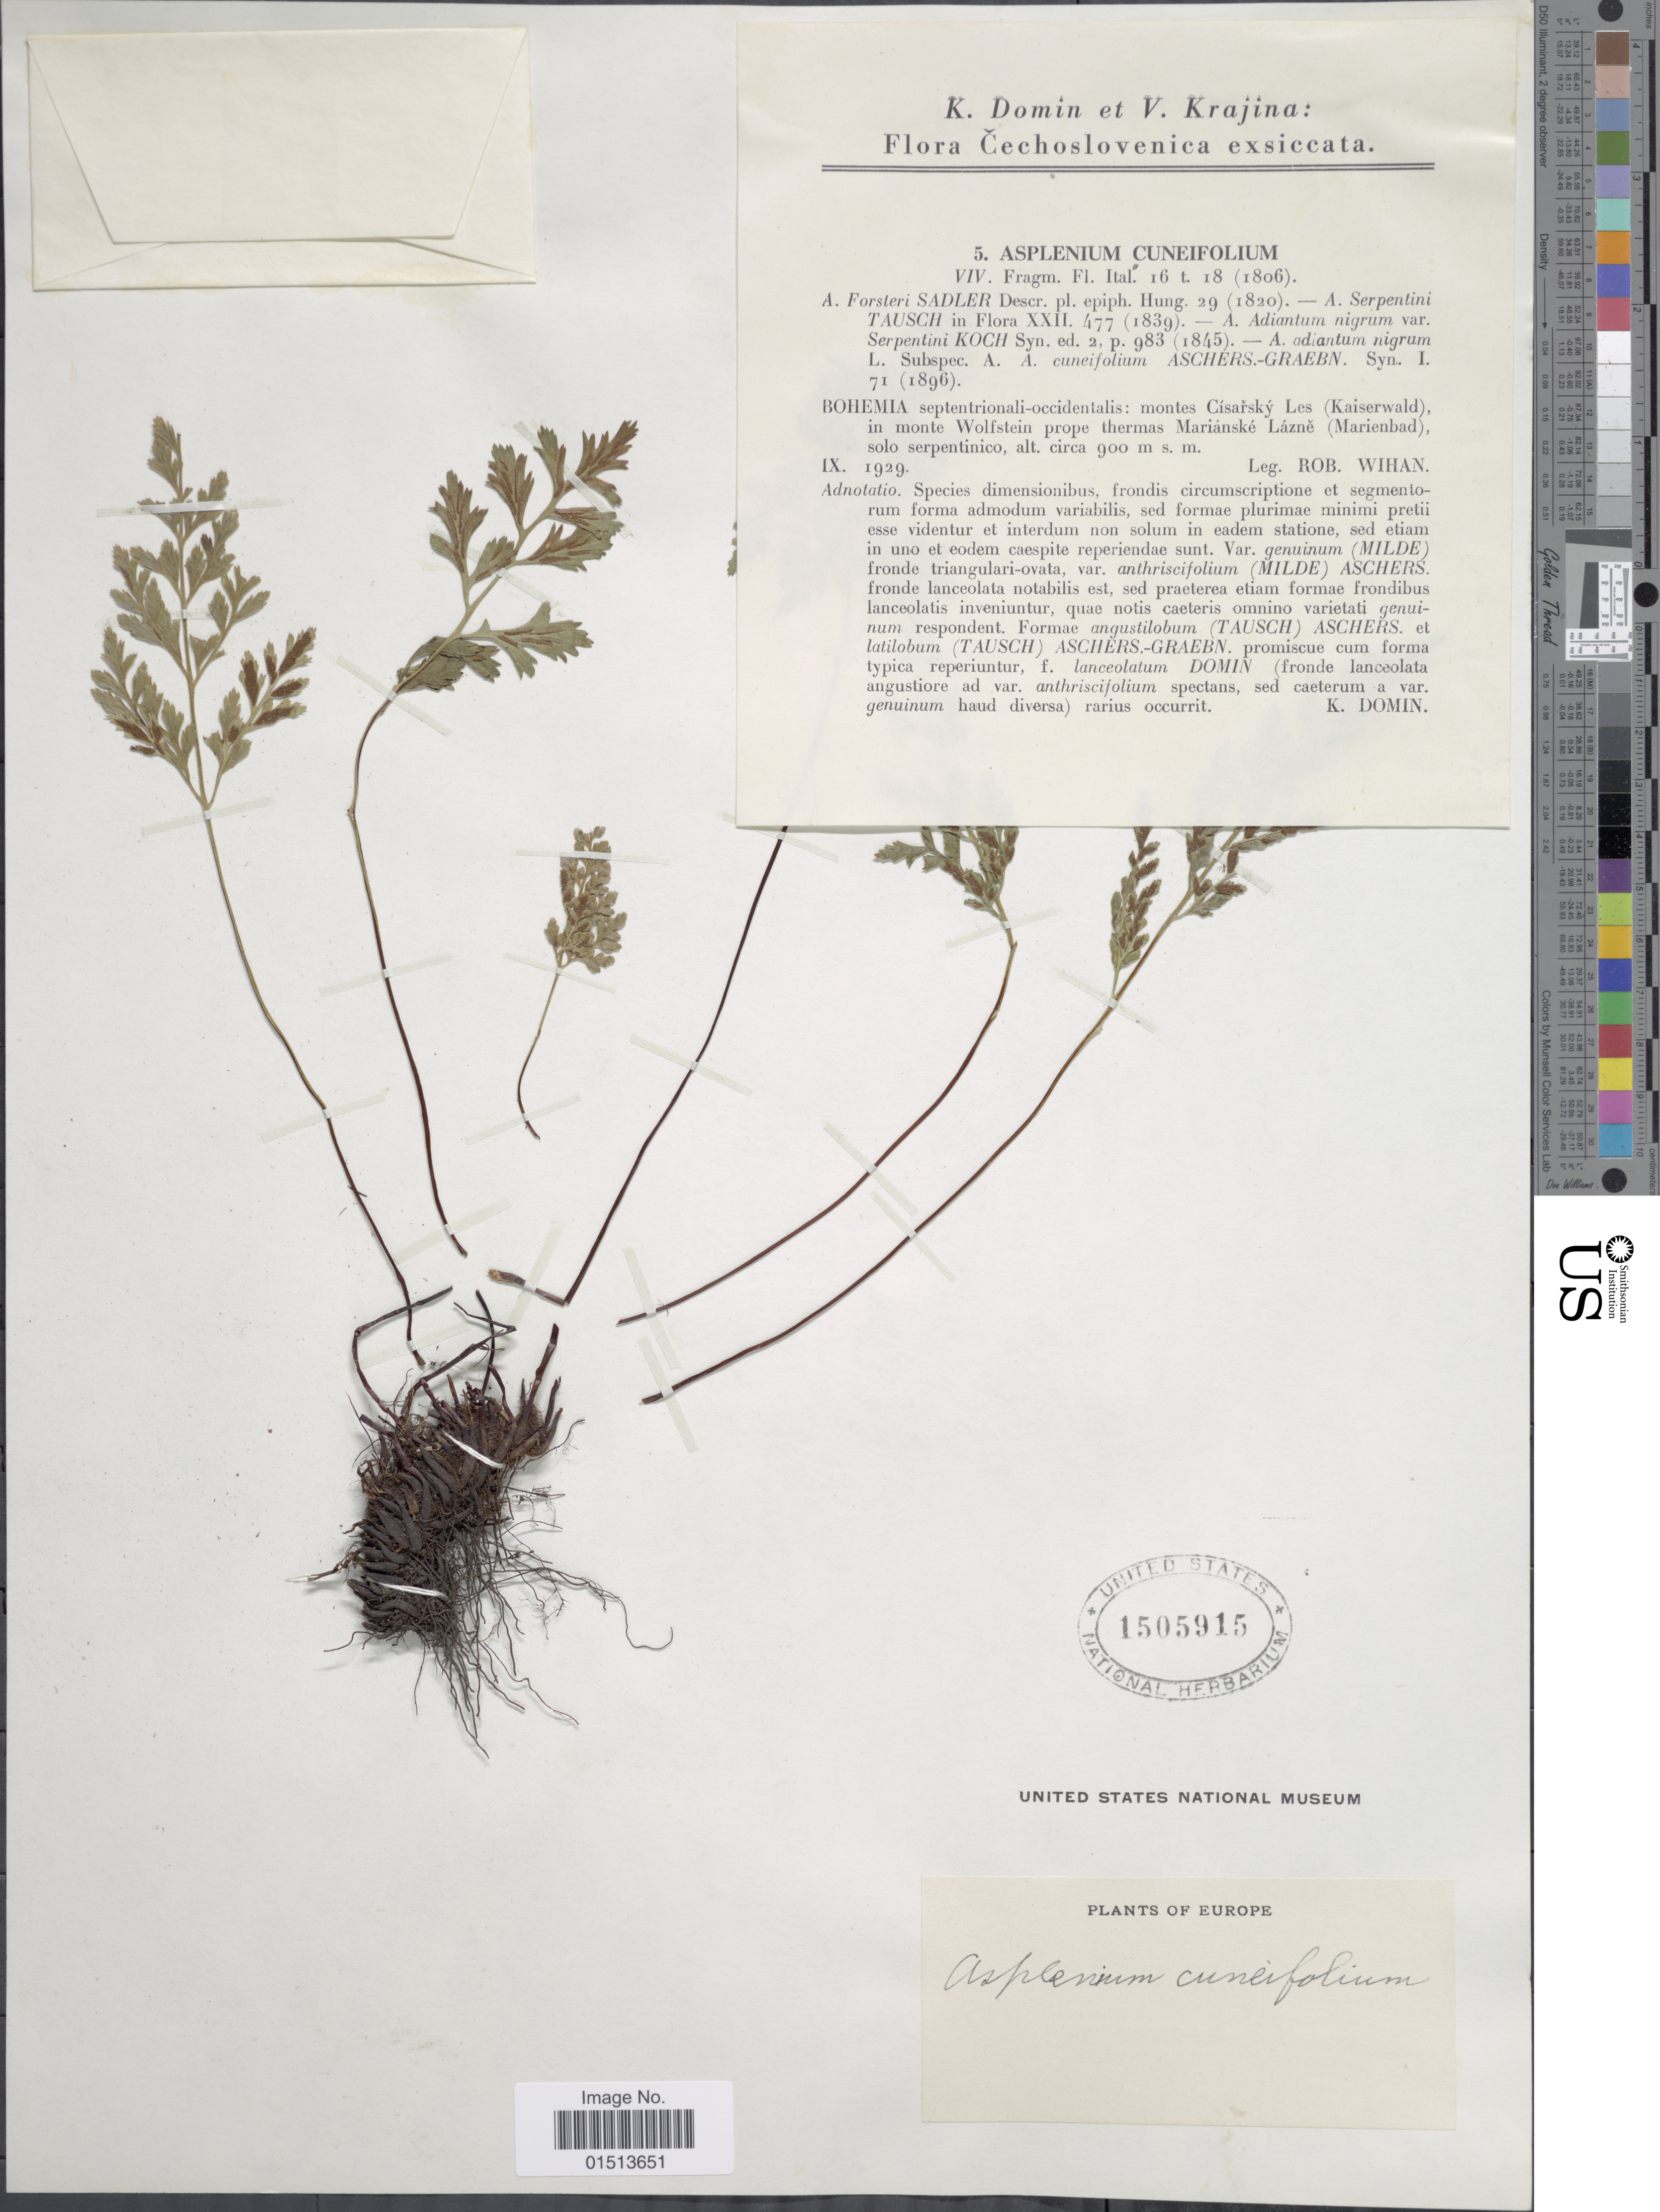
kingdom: Plantae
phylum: Tracheophyta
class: Polypodiopsida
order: Polypodiales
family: Aspleniaceae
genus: Asplenium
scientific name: Asplenium adiantum-nigrum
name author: L.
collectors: R. Wihan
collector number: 5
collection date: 1929-09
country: Czechia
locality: Cechoslovenica, Bohemia septentrionali-occidenrtalis: montes Cisarsky Les (Kaiserwald), in monte Woldstein prope thermas Marianske Lazne (Marienbad), solo serpentinico.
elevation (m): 900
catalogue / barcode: US 1505915